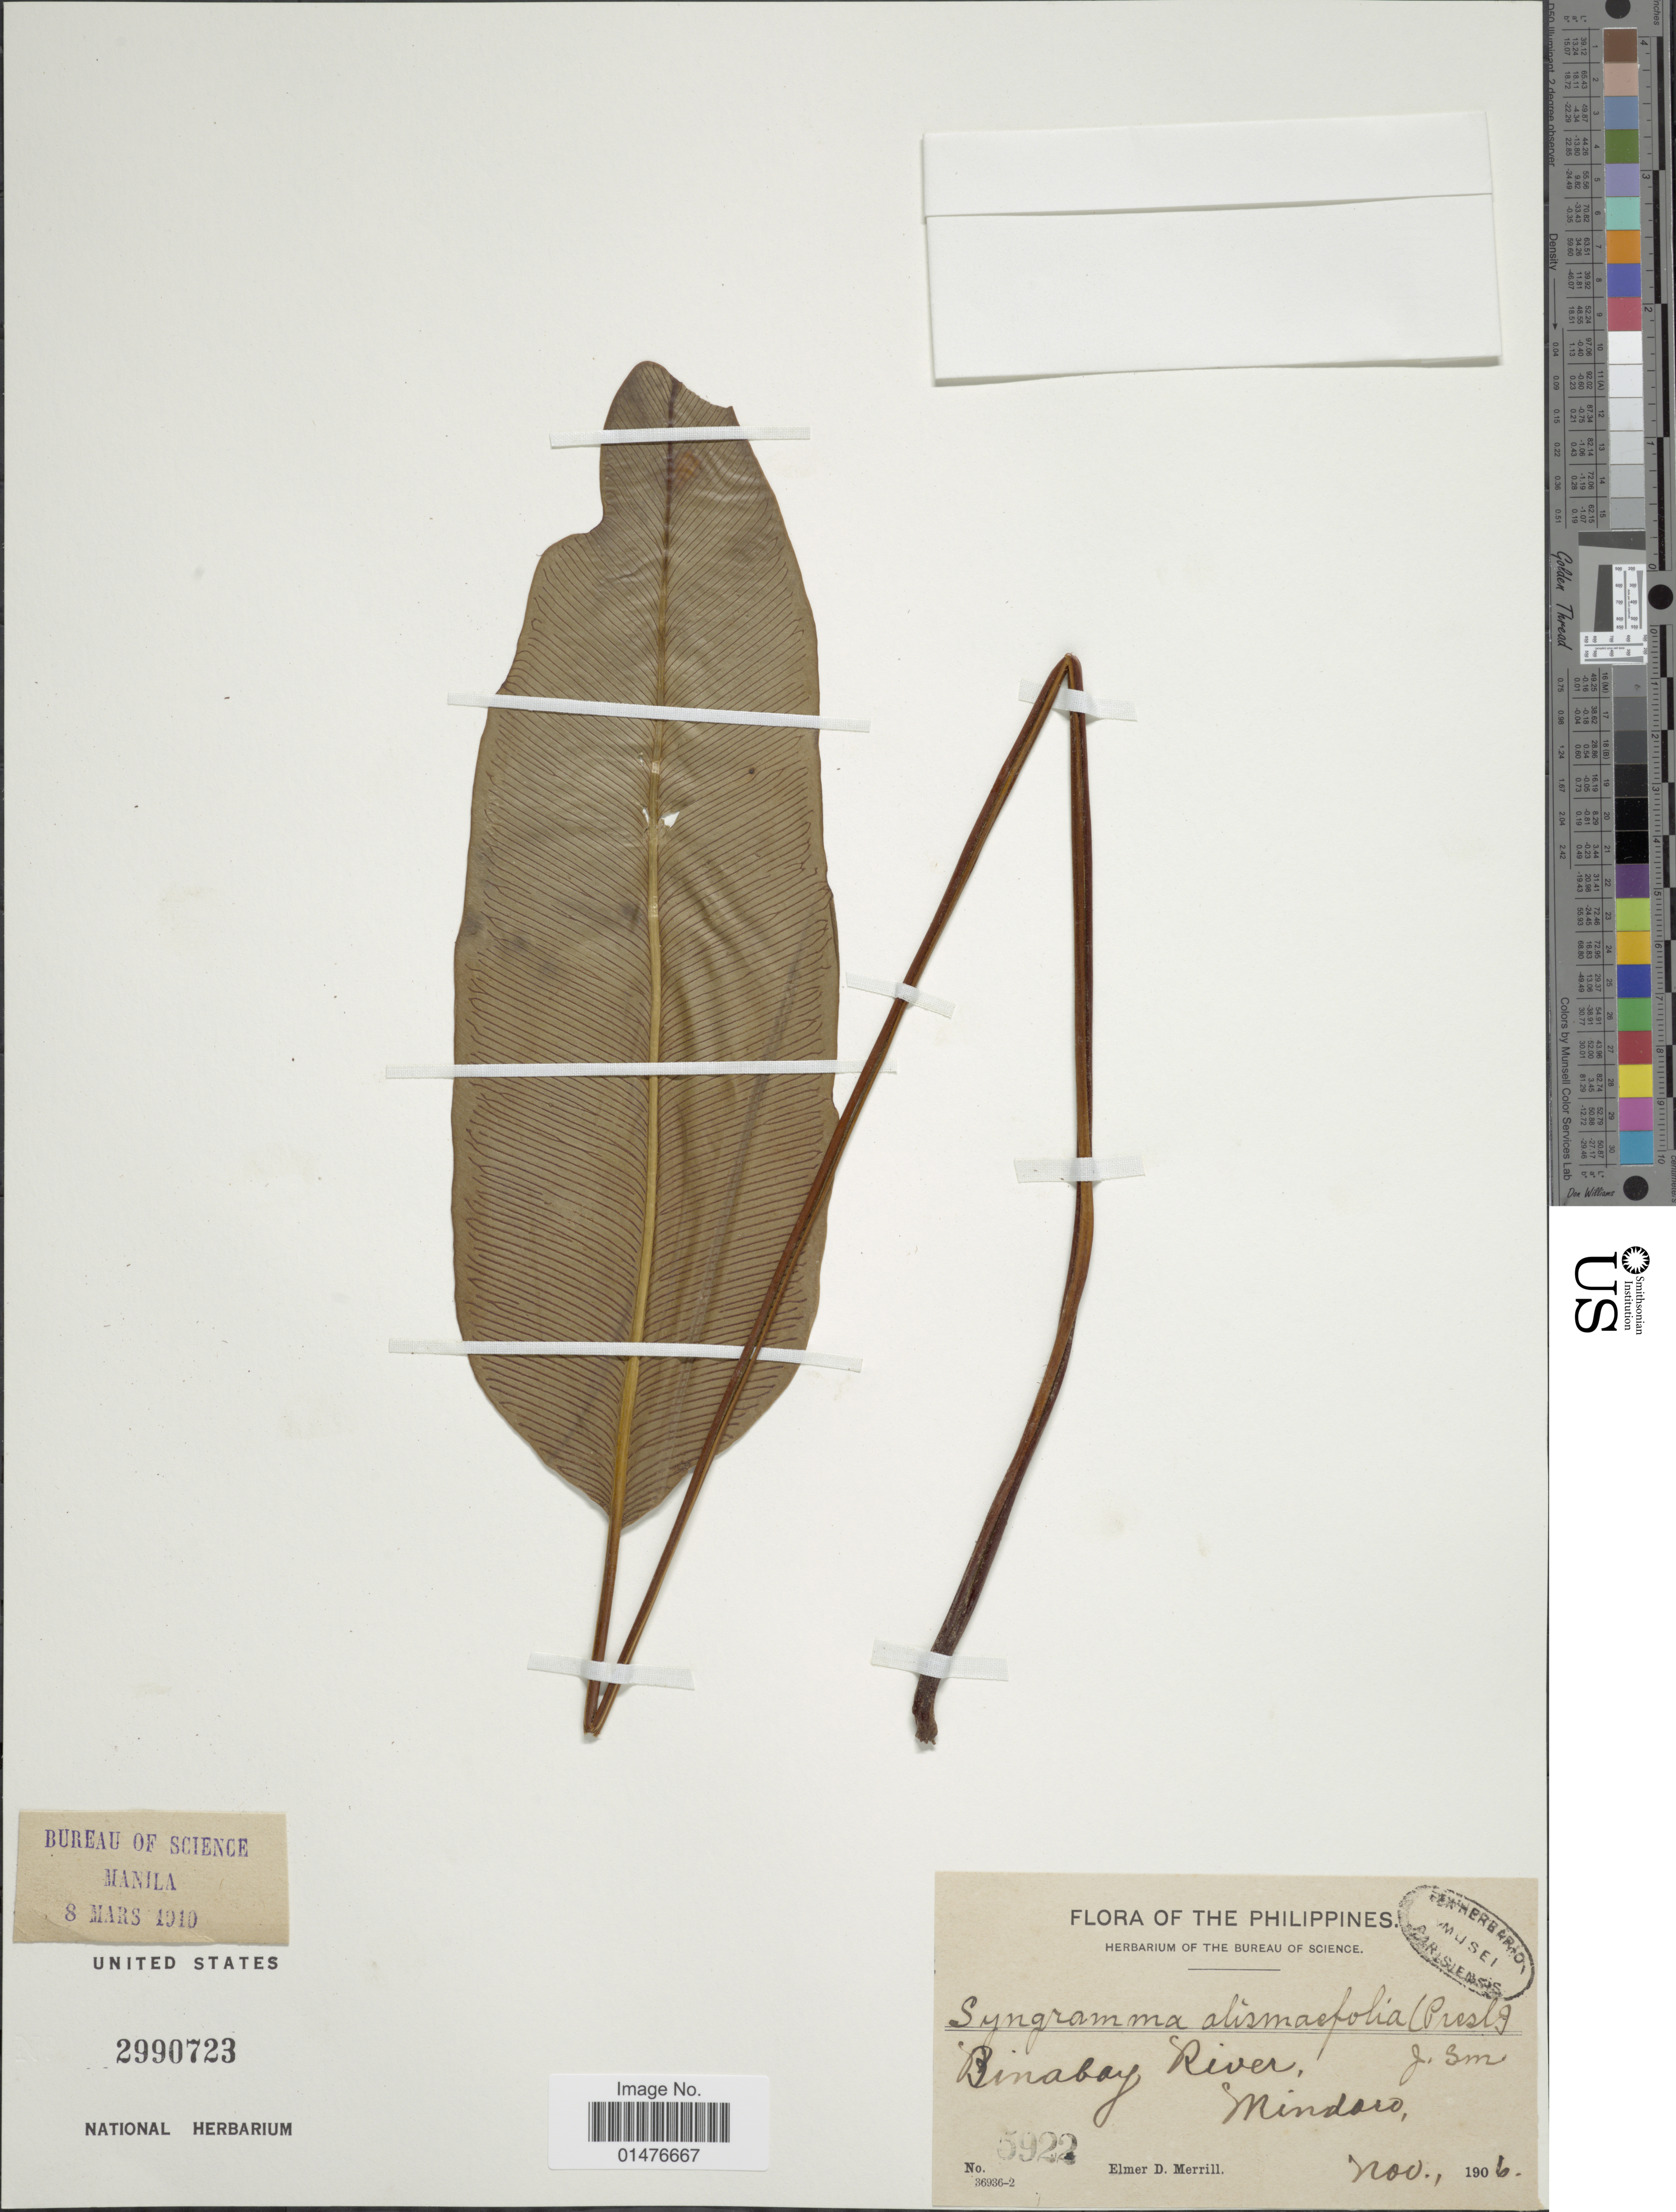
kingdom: Plantae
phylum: Tracheophyta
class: Polypodiopsida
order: Polypodiales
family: Pteridaceae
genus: Syngramma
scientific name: Syngramma alismifolia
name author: (C. Presl) J. Sm.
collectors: E. D. Merrill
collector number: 5922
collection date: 1906-11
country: Philippines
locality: Binabay River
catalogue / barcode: US 2990723